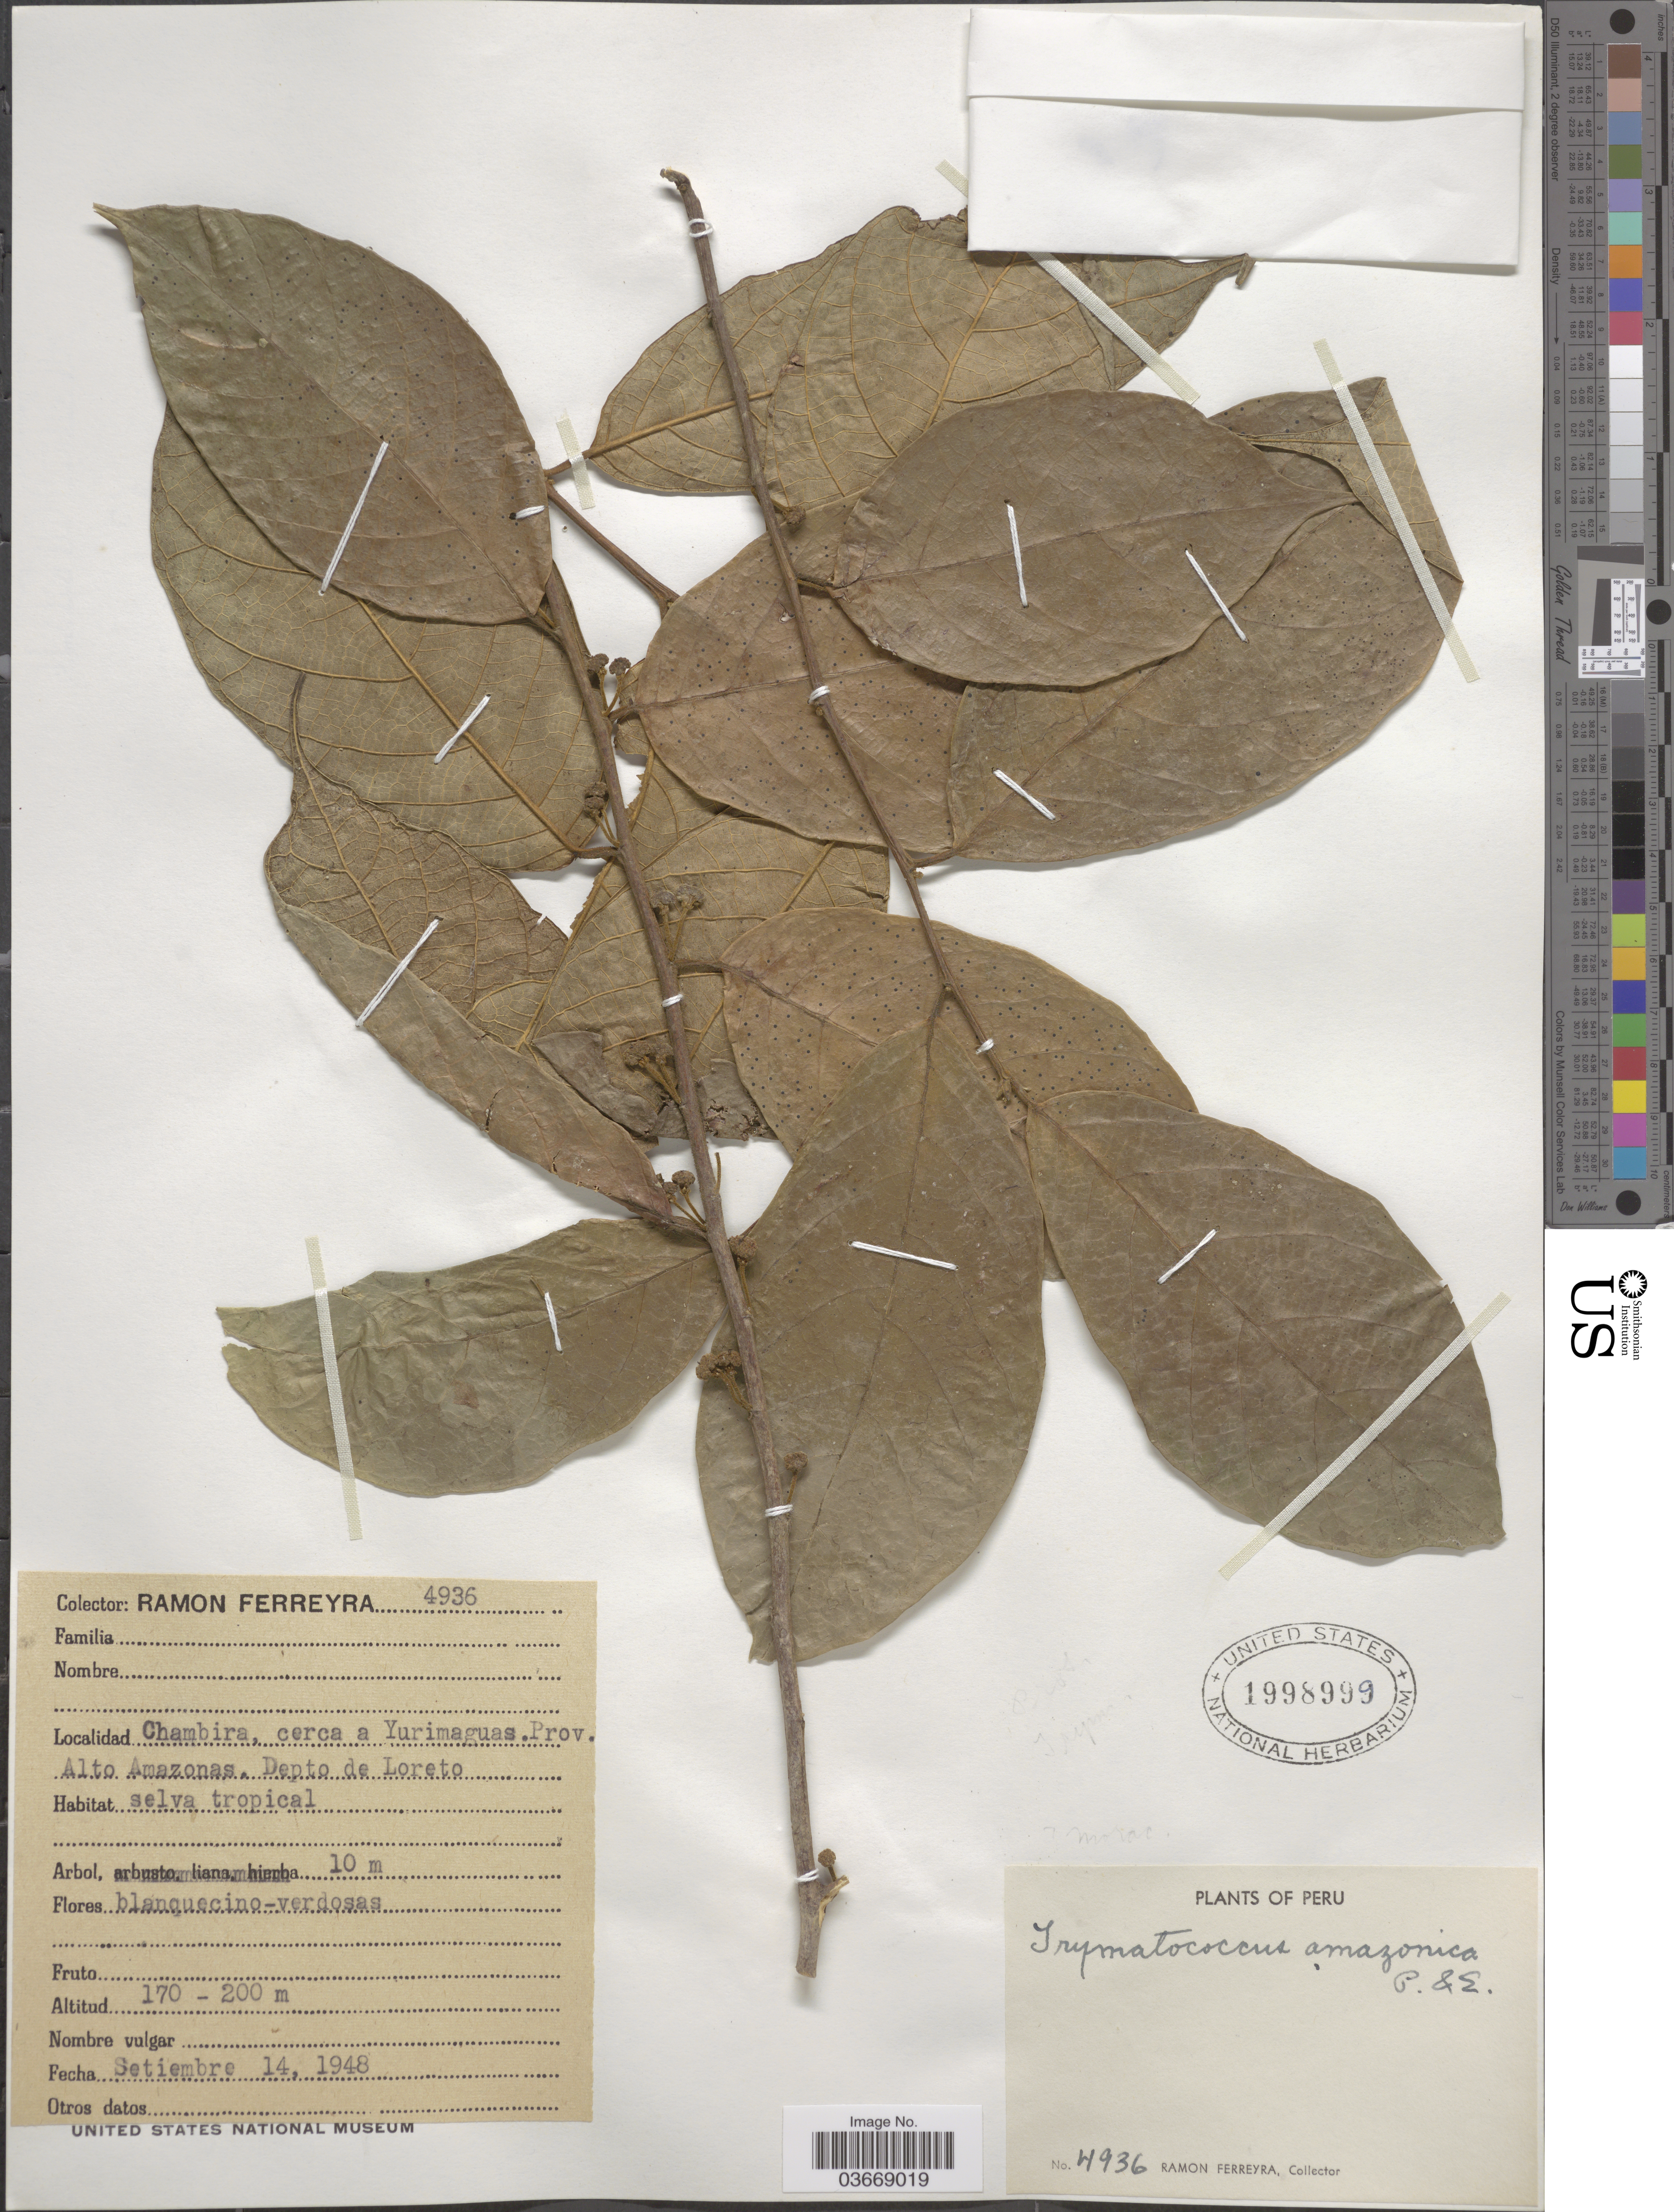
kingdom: Plantae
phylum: Tracheophyta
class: Magnoliopsida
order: Rosales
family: Moraceae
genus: Brosimum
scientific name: Brosimum amazonicum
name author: (Poepp. & Endl.) E. M. Gardner & Zerega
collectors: R. A. Ferreyra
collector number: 4936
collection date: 1948-09-14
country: Peru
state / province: Loreto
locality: Chambira, cerca a Yurimaguas. Prov. Alto Amazonas. Depto de Loreto.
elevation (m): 170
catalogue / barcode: US 1998999